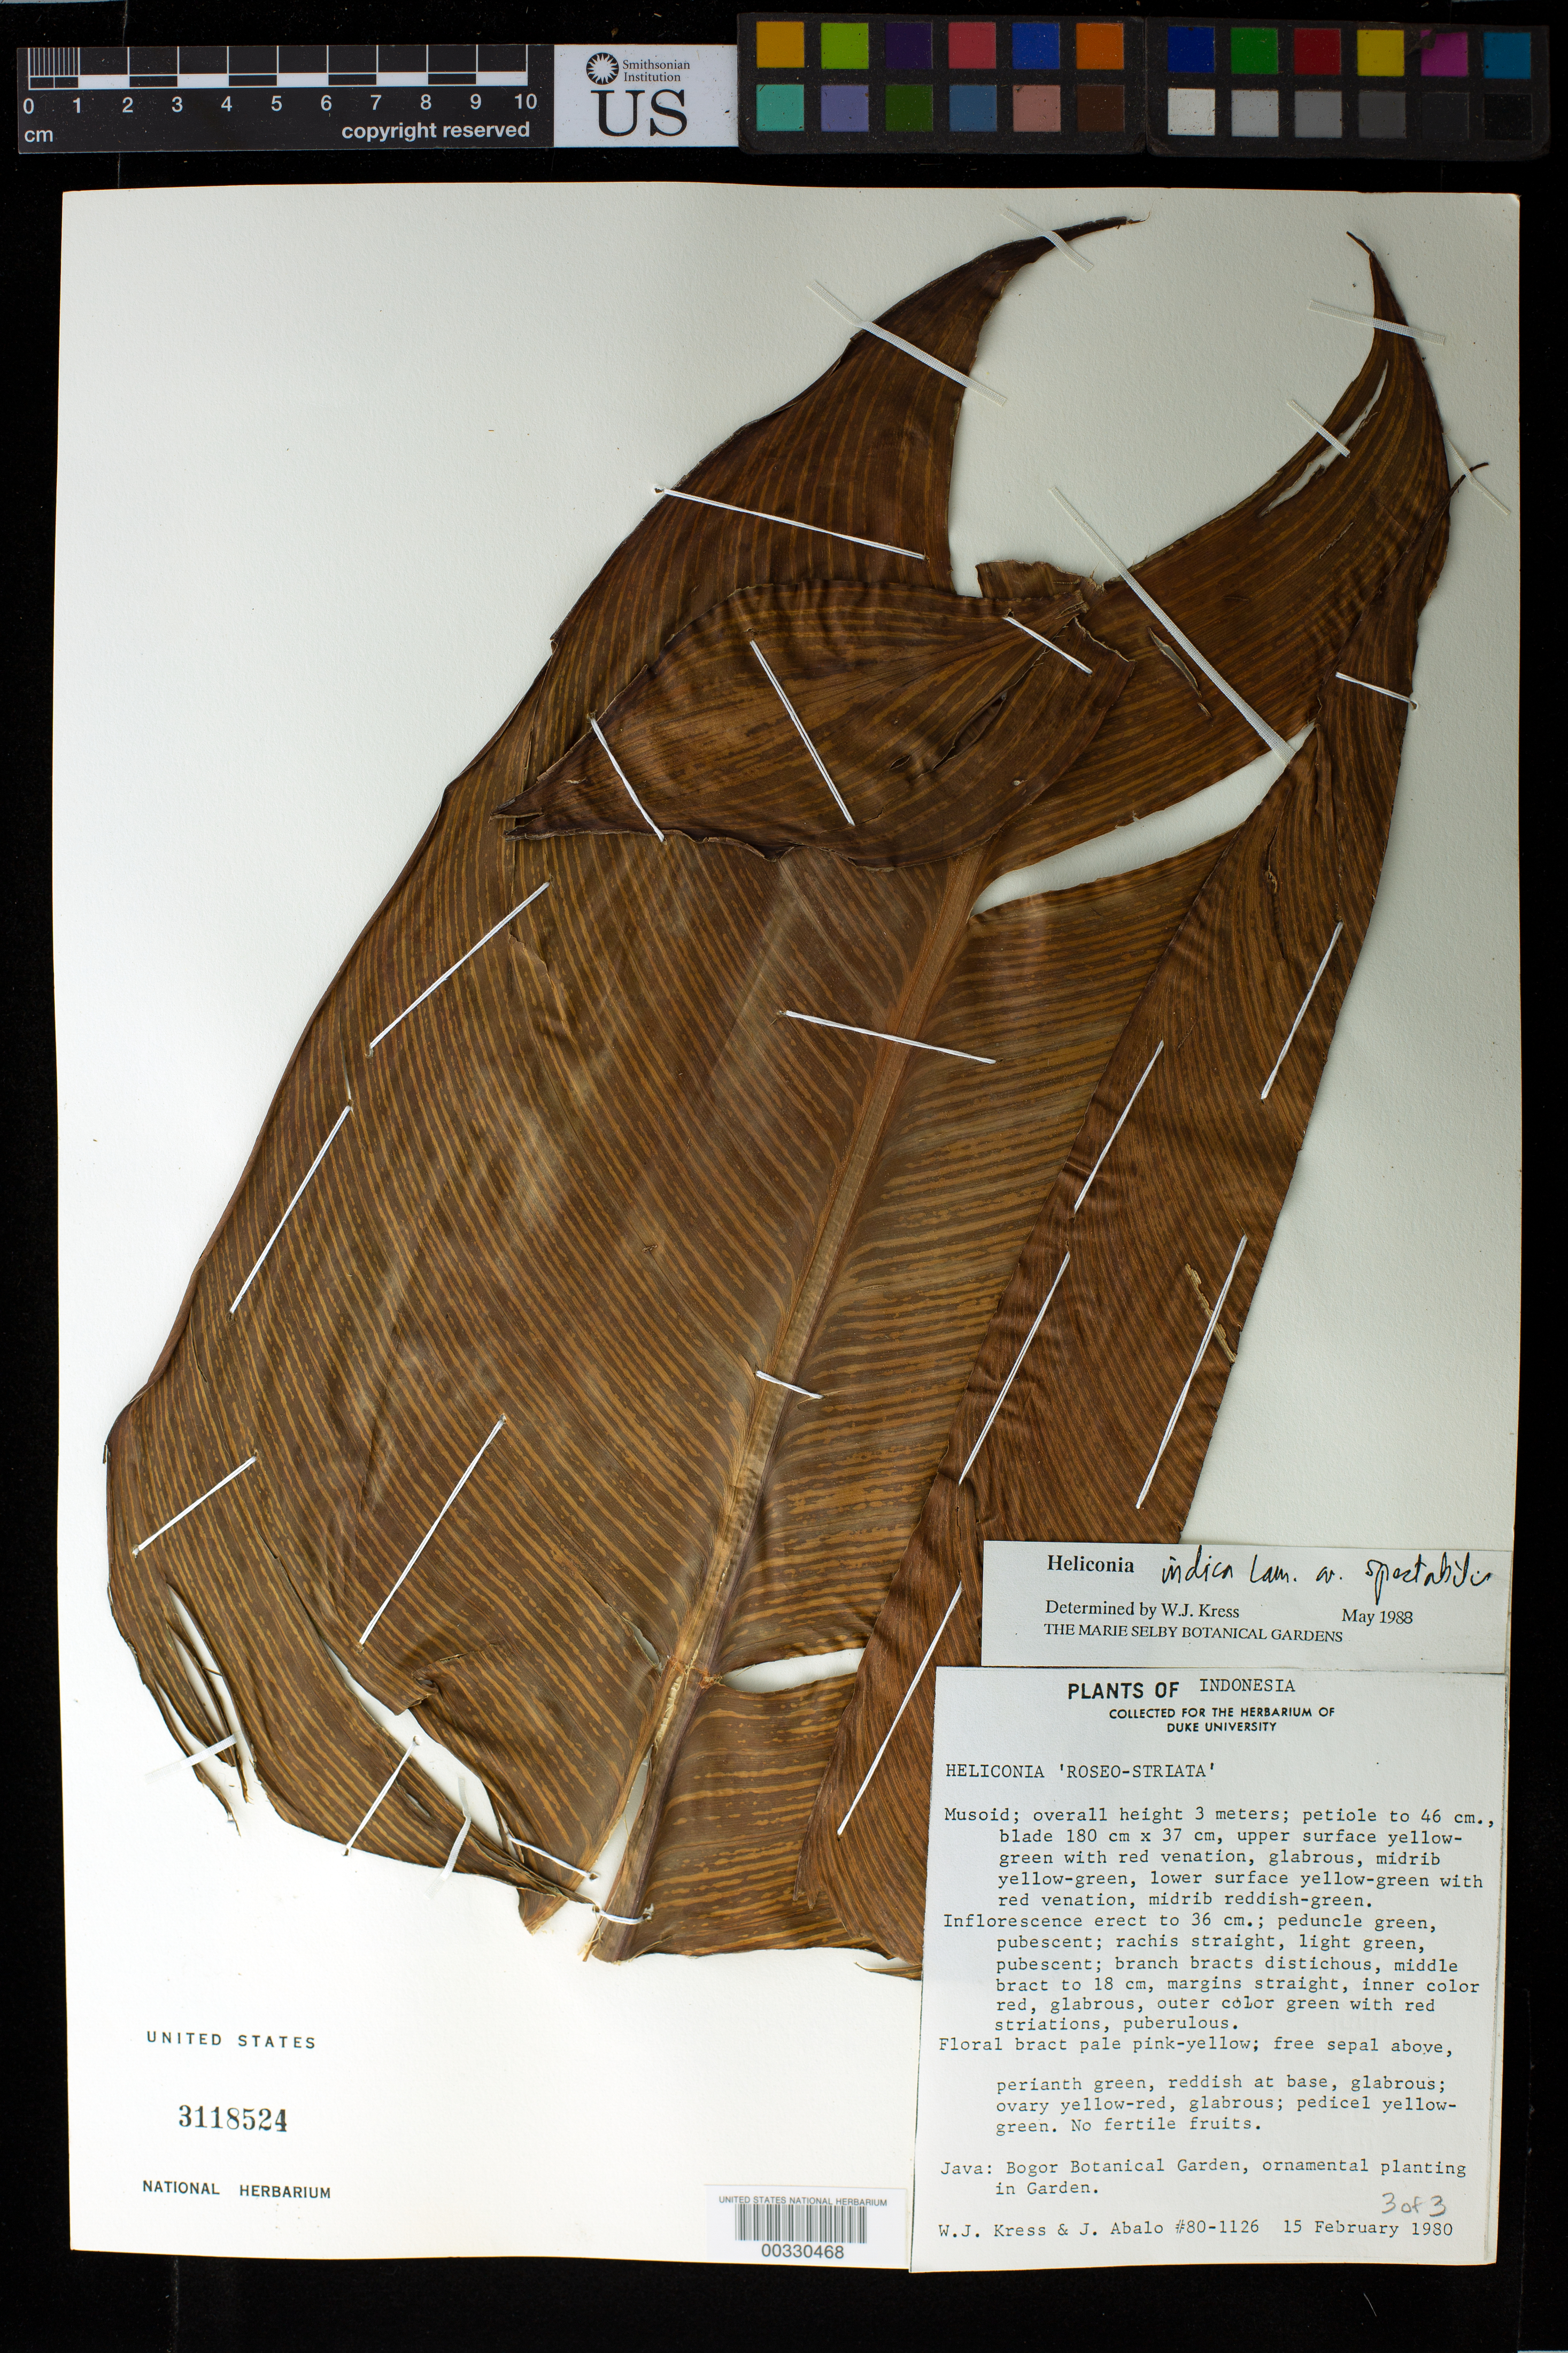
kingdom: Plantae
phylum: Tracheophyta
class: Liliopsida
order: Zingiberales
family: Heliconiaceae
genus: Heliconia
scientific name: Heliconia indica 'Spectabilis'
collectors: W. J. Kress & J. E. Abalo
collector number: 80-1126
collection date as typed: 15 Feb 1980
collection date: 1980-02-15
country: Indonesia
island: Java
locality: Bogor botanical gardens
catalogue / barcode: US 3118524